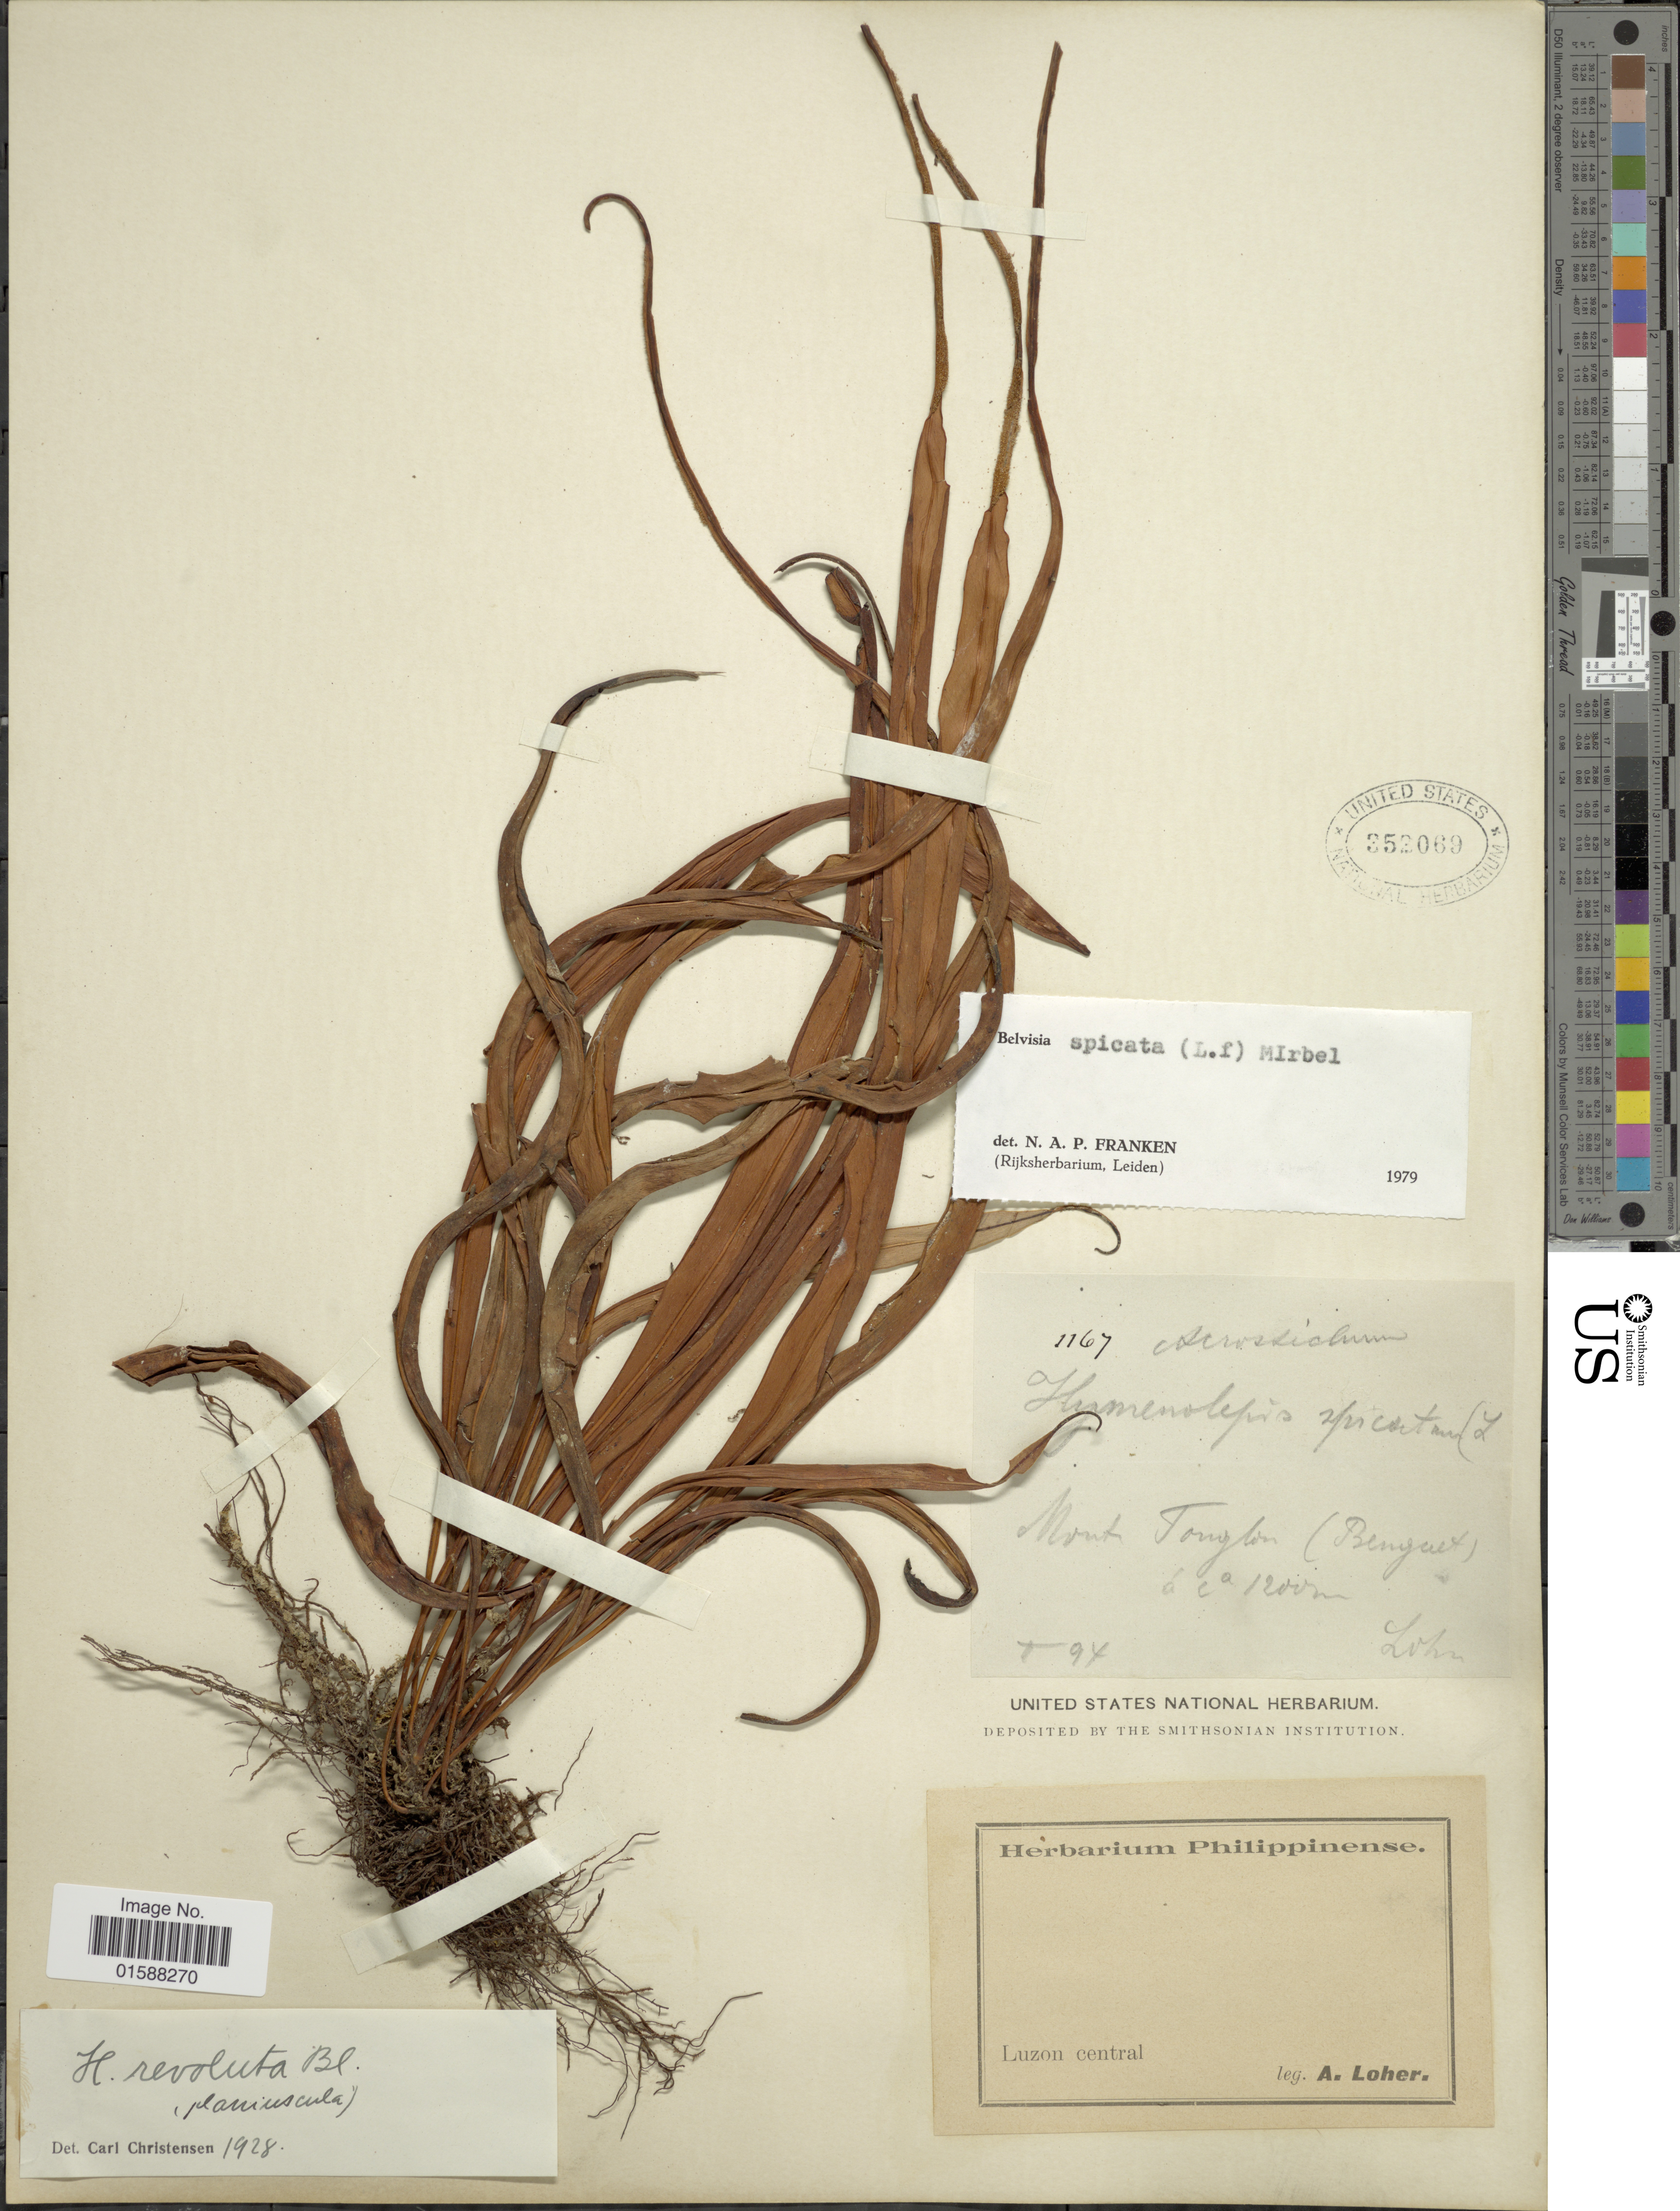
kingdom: Plantae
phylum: Tracheophyta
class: Polypodiopsida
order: Polypodiales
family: Polypodiaceae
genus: Lepisorus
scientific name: Lepisorus spicatus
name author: (L. f.) Li S. Wang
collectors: A. Loher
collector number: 1167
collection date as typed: Transcribed d/m/y: /2/94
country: Philippines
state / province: Central Luzon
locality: Mont Tonglon (Benguet)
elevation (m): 1200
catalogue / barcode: US 352069